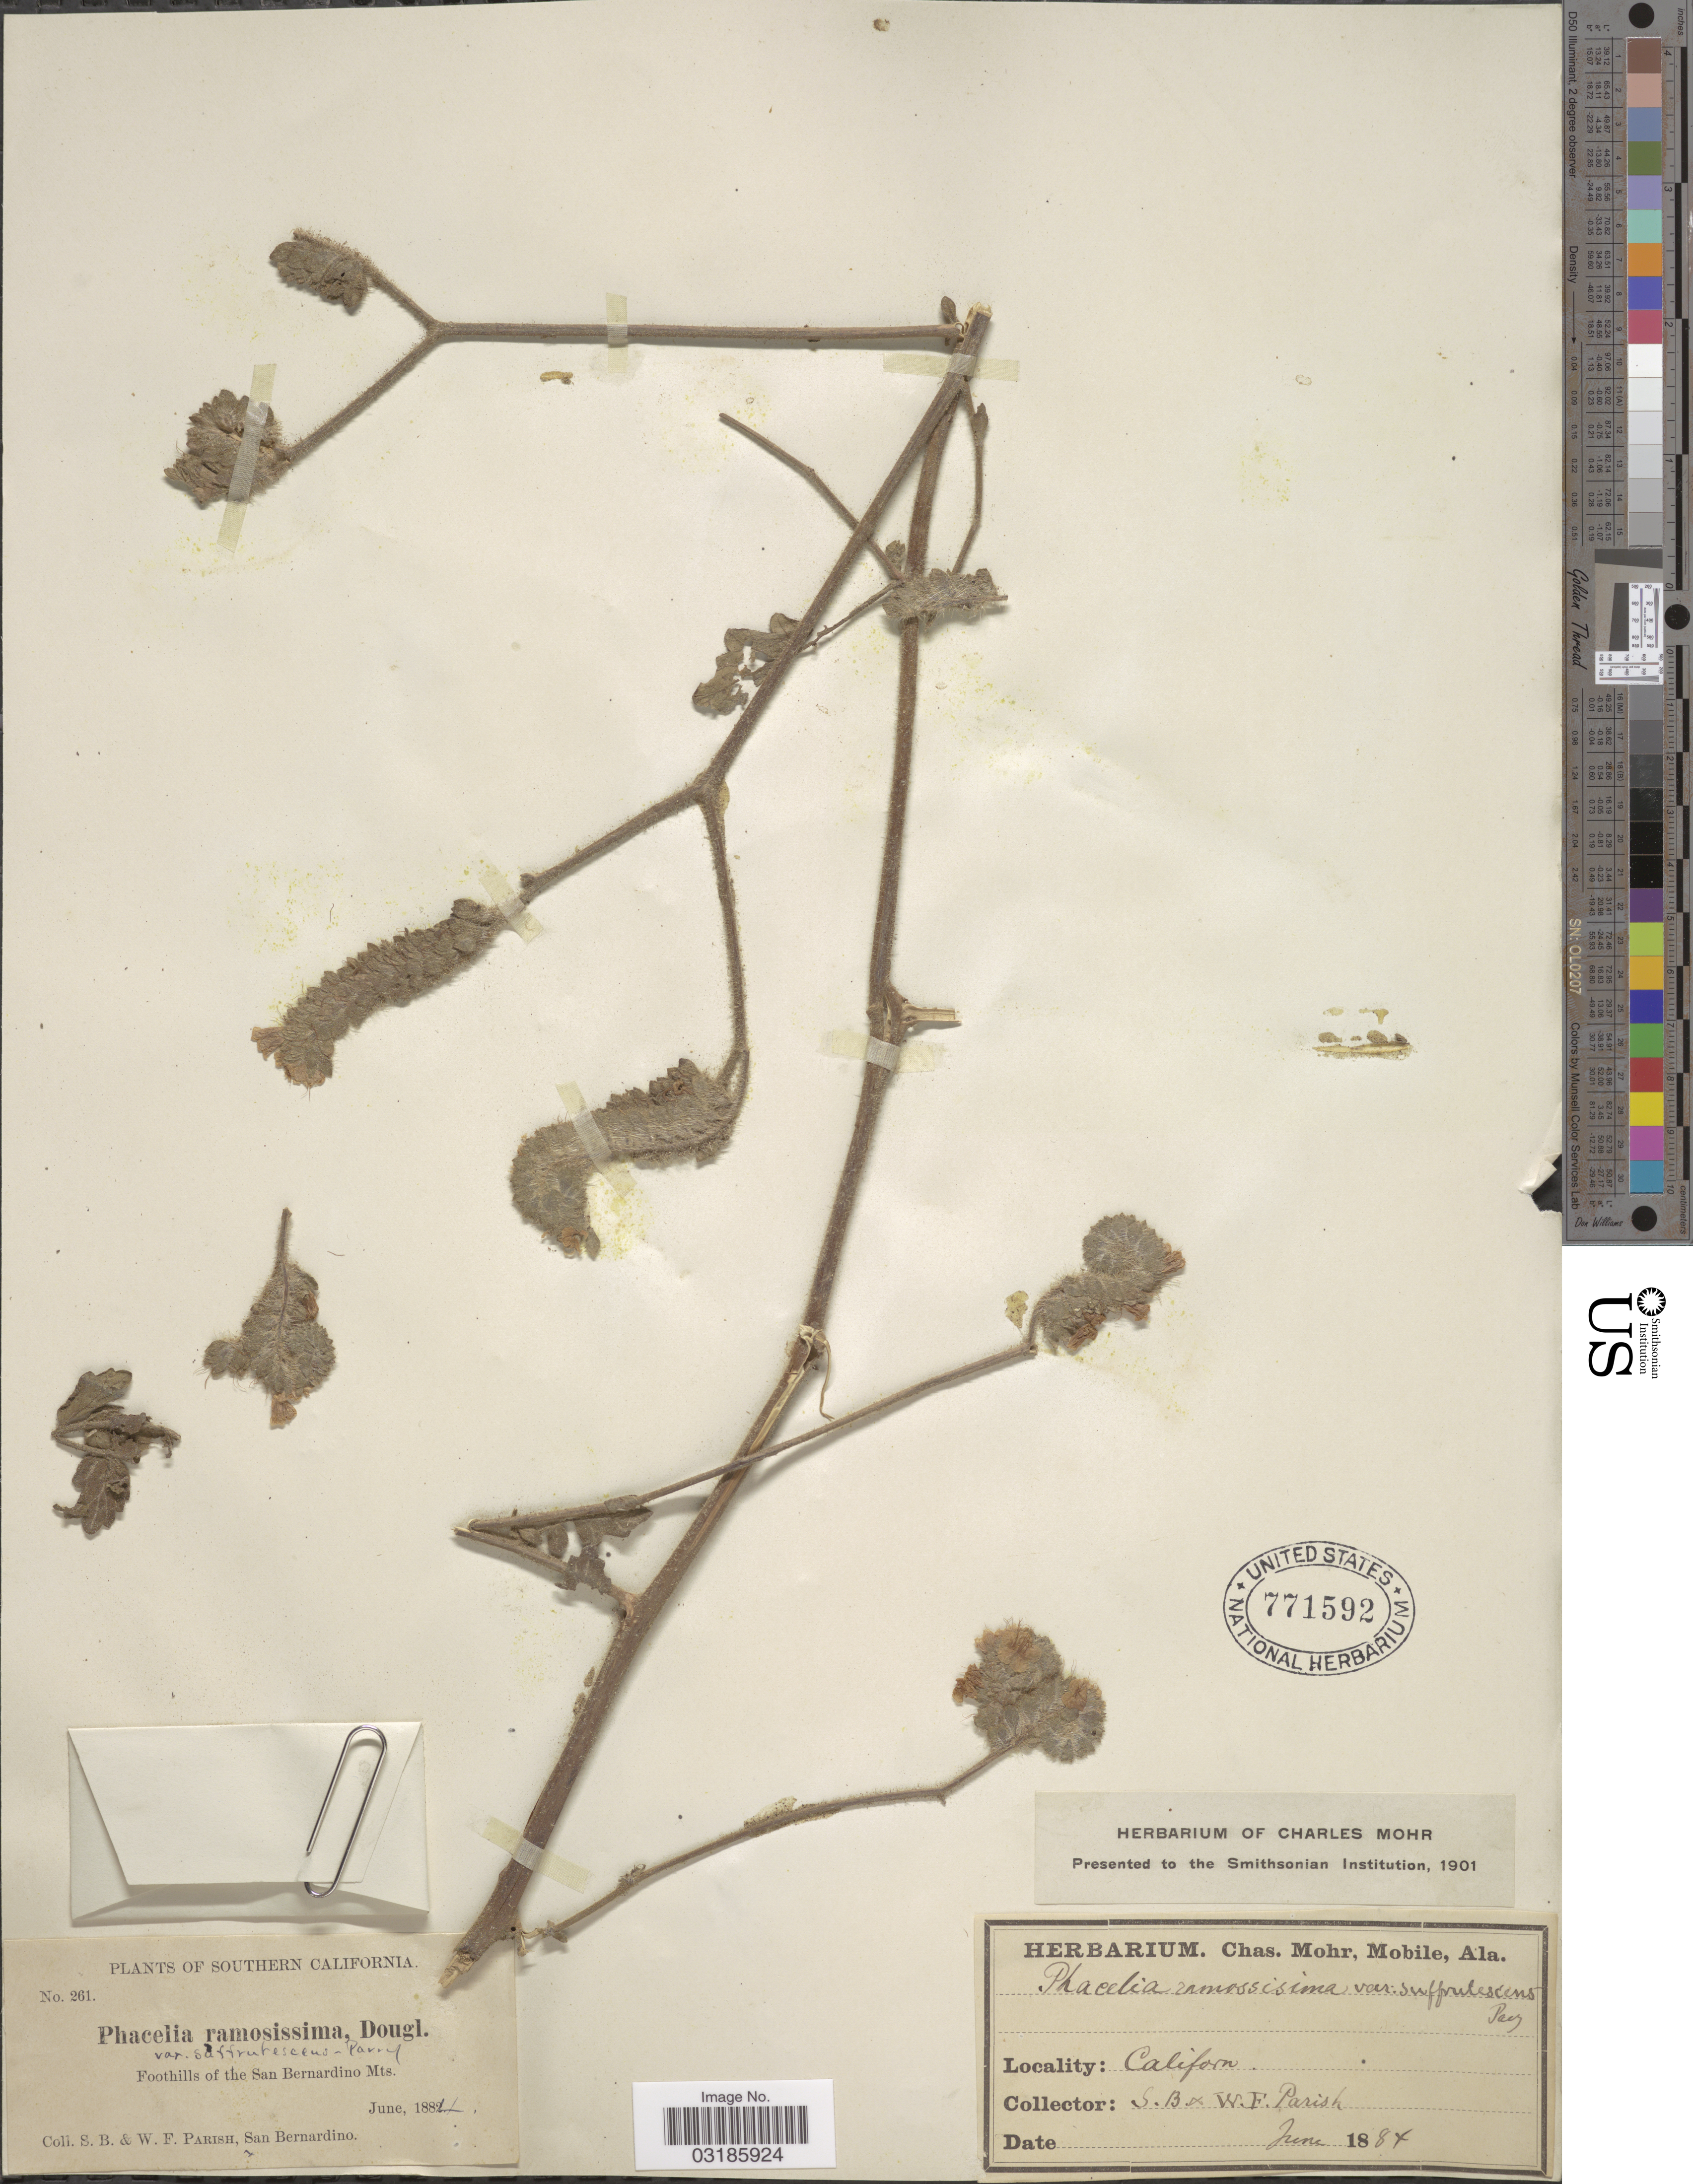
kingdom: Plantae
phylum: Tracheophyta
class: Magnoliopsida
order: Boraginales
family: Hydrophyllaceae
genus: Phacelia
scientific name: Phacelia ramosissima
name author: Douglas ex Lehm.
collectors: S. B. Parish & W. F. Parish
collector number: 261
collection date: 1884-06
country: United States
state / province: California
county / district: San Bernardino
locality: Southern California. Foothills of the San Bernardino Mts.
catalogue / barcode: US 771592